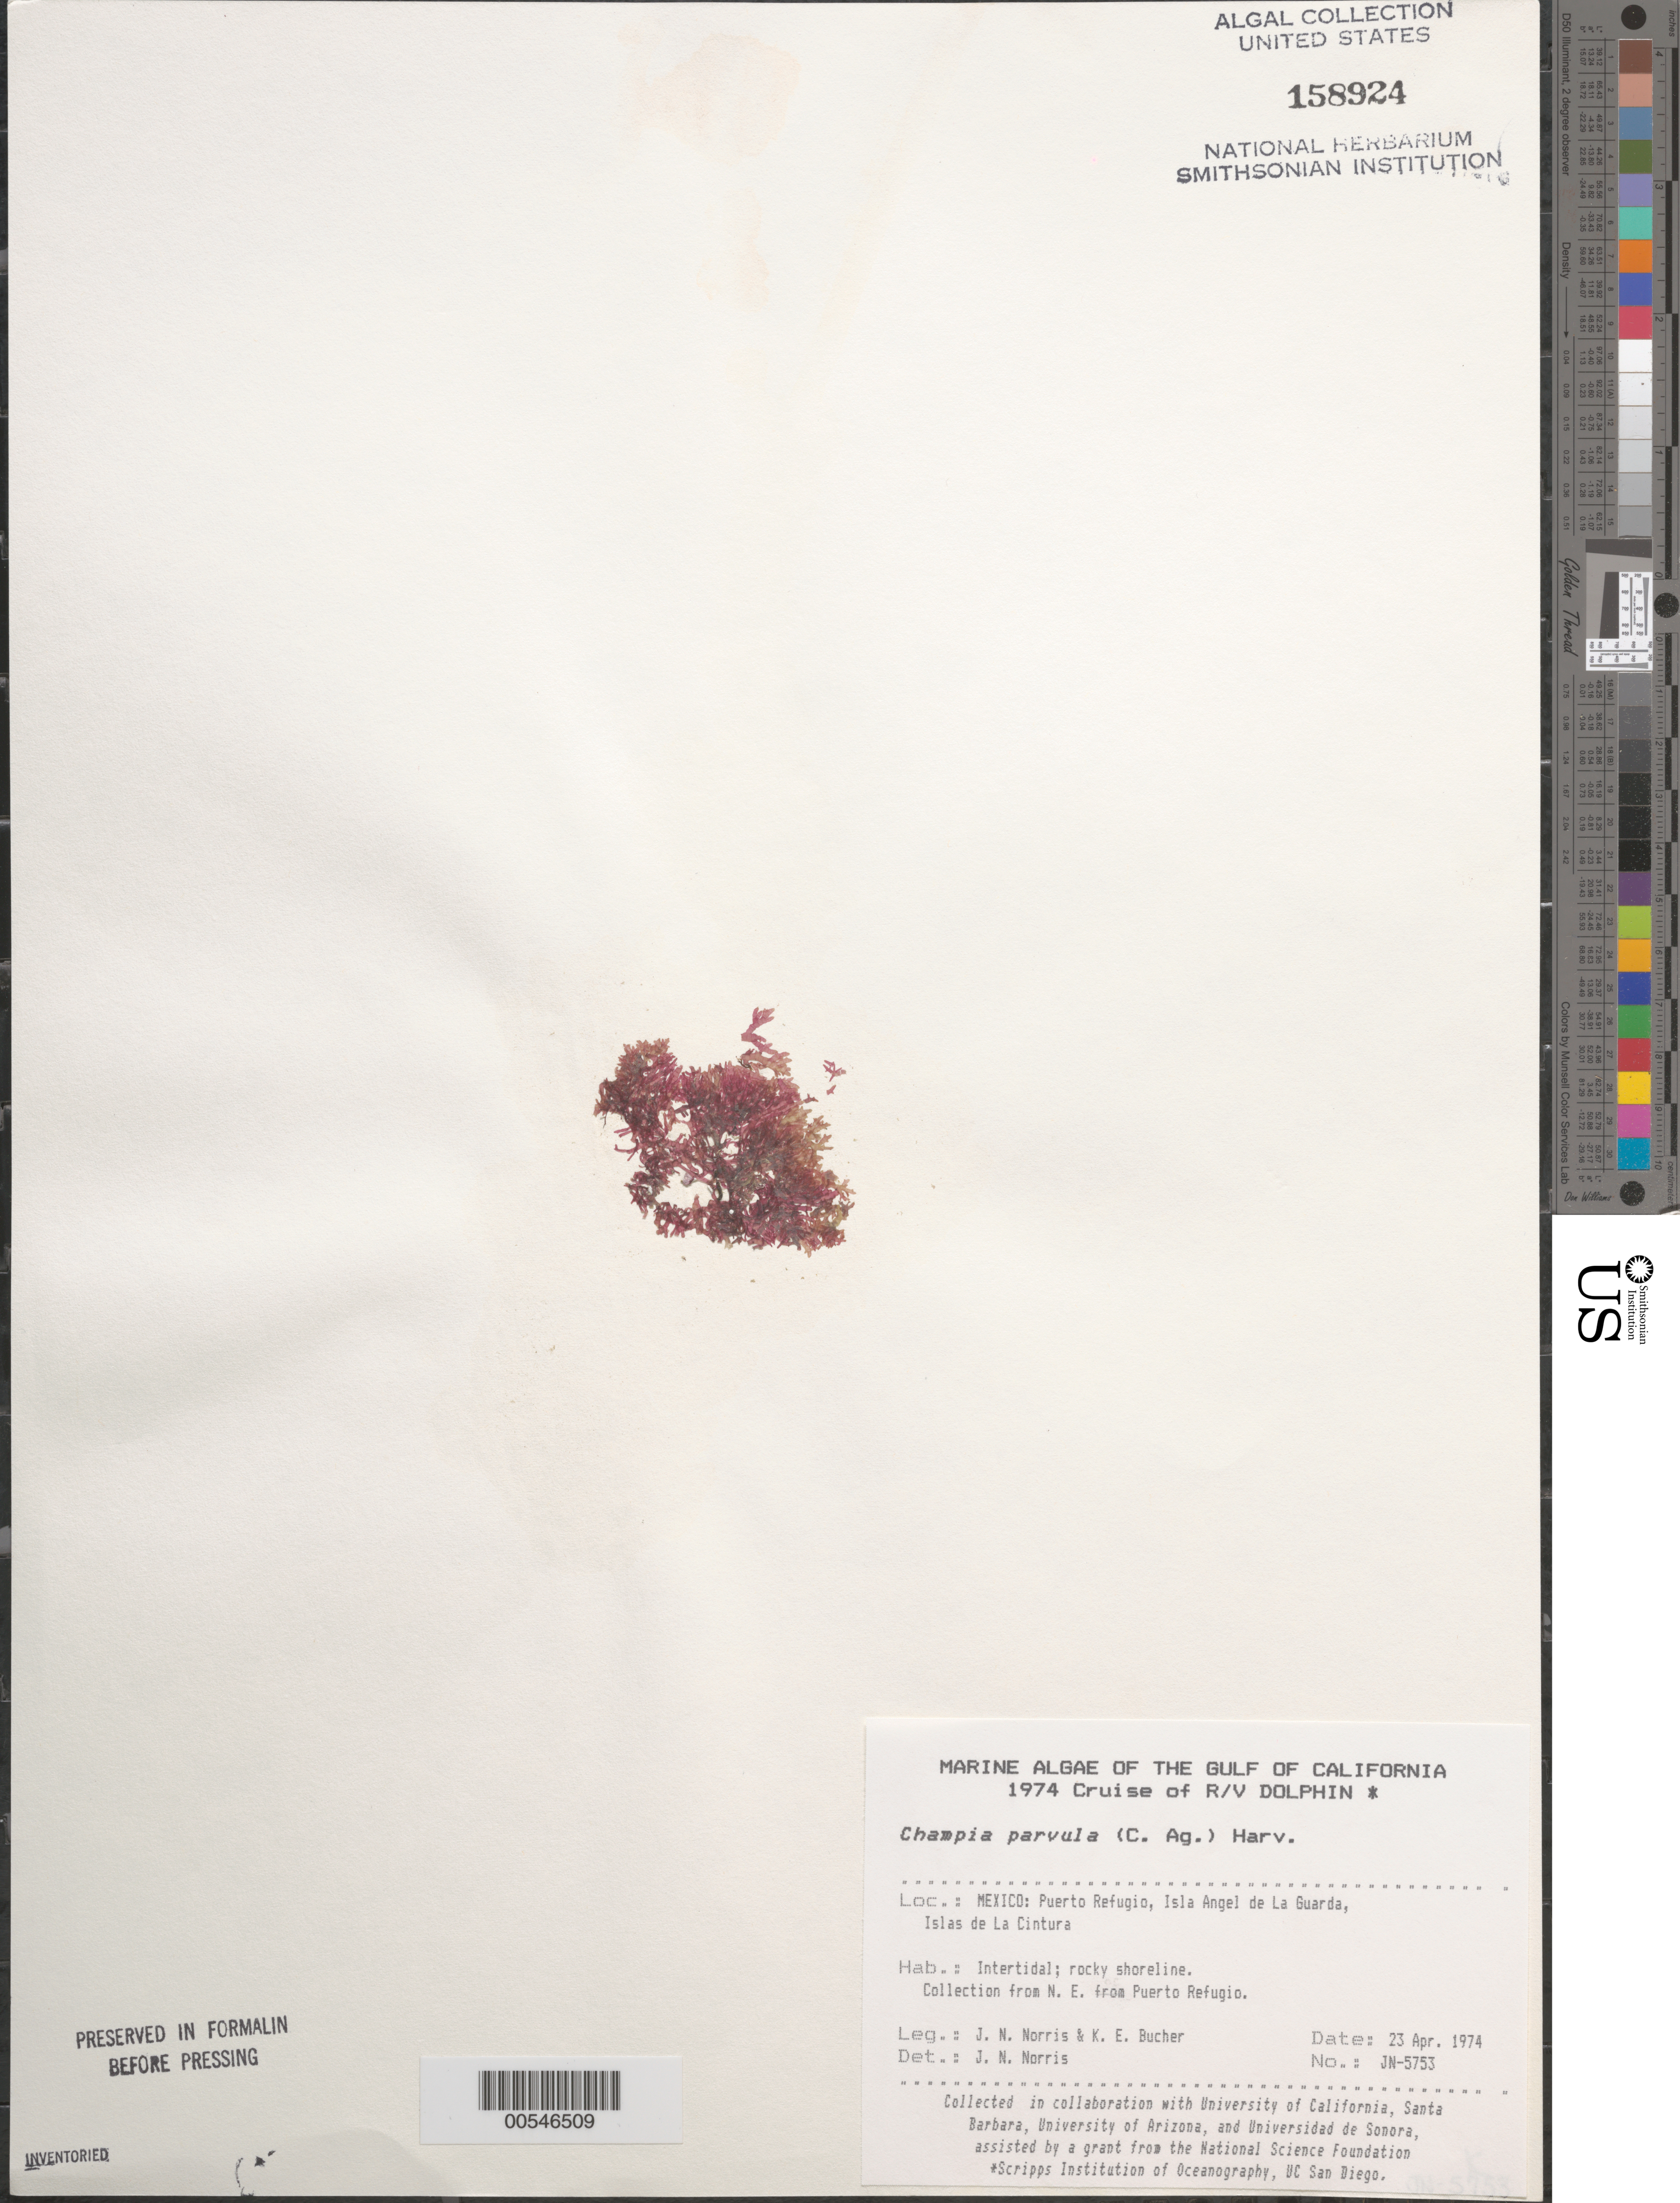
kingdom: Plantae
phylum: Rhodophyta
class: Florideophyceae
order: Rhodymeniales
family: Champiaceae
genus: Champia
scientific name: Champia parvula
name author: (C. Agardh) Harv.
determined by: Norris, James N.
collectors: J. N. Norris & K. E. Bucher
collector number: JN-5753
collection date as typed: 23 Apr 1974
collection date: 1974-04-23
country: Mexico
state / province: Baja California Norte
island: Isla Angel de la Guarda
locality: Puerto Refugio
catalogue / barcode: US 158924